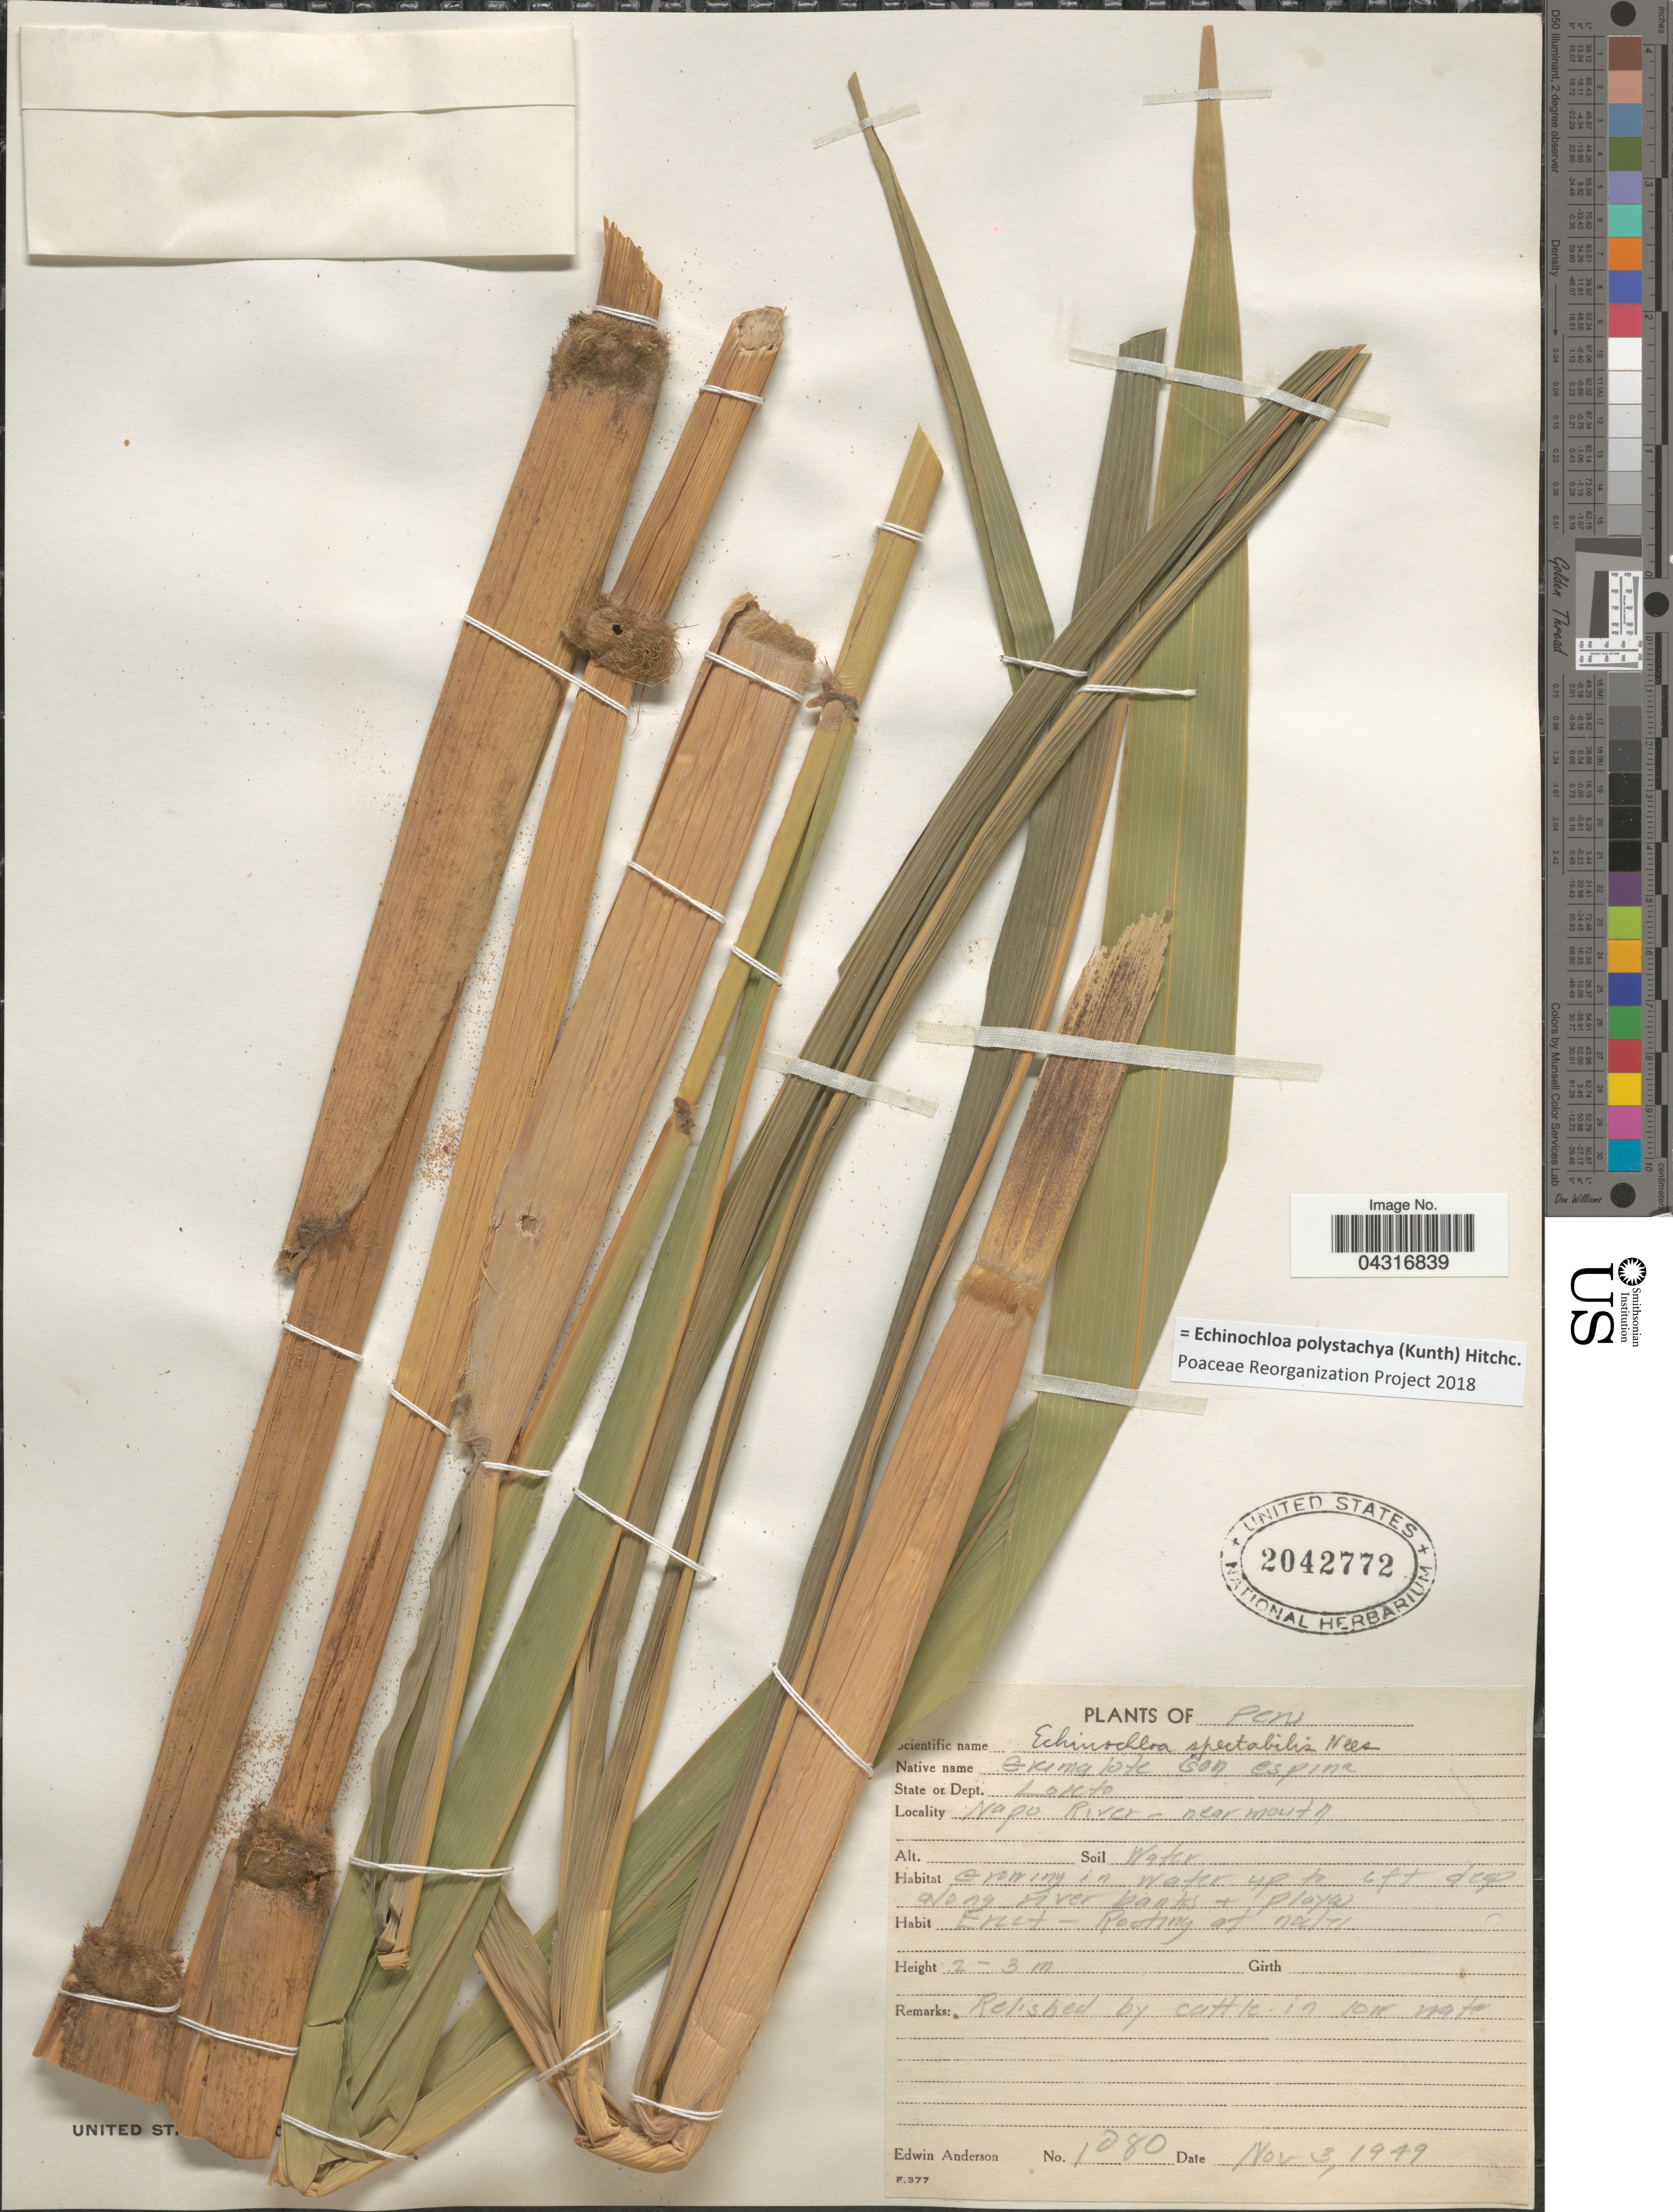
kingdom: Plantae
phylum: Tracheophyta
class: Liliopsida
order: Poales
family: Poaceae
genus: Echinochloa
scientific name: Echinochloa polystachya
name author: (Kunth) Hitchc.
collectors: E. Anderson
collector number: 1080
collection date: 1949-11-03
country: Peru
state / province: Loreto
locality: State or Dept. Loreto. Napo River - near moutn.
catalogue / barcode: US 2042772